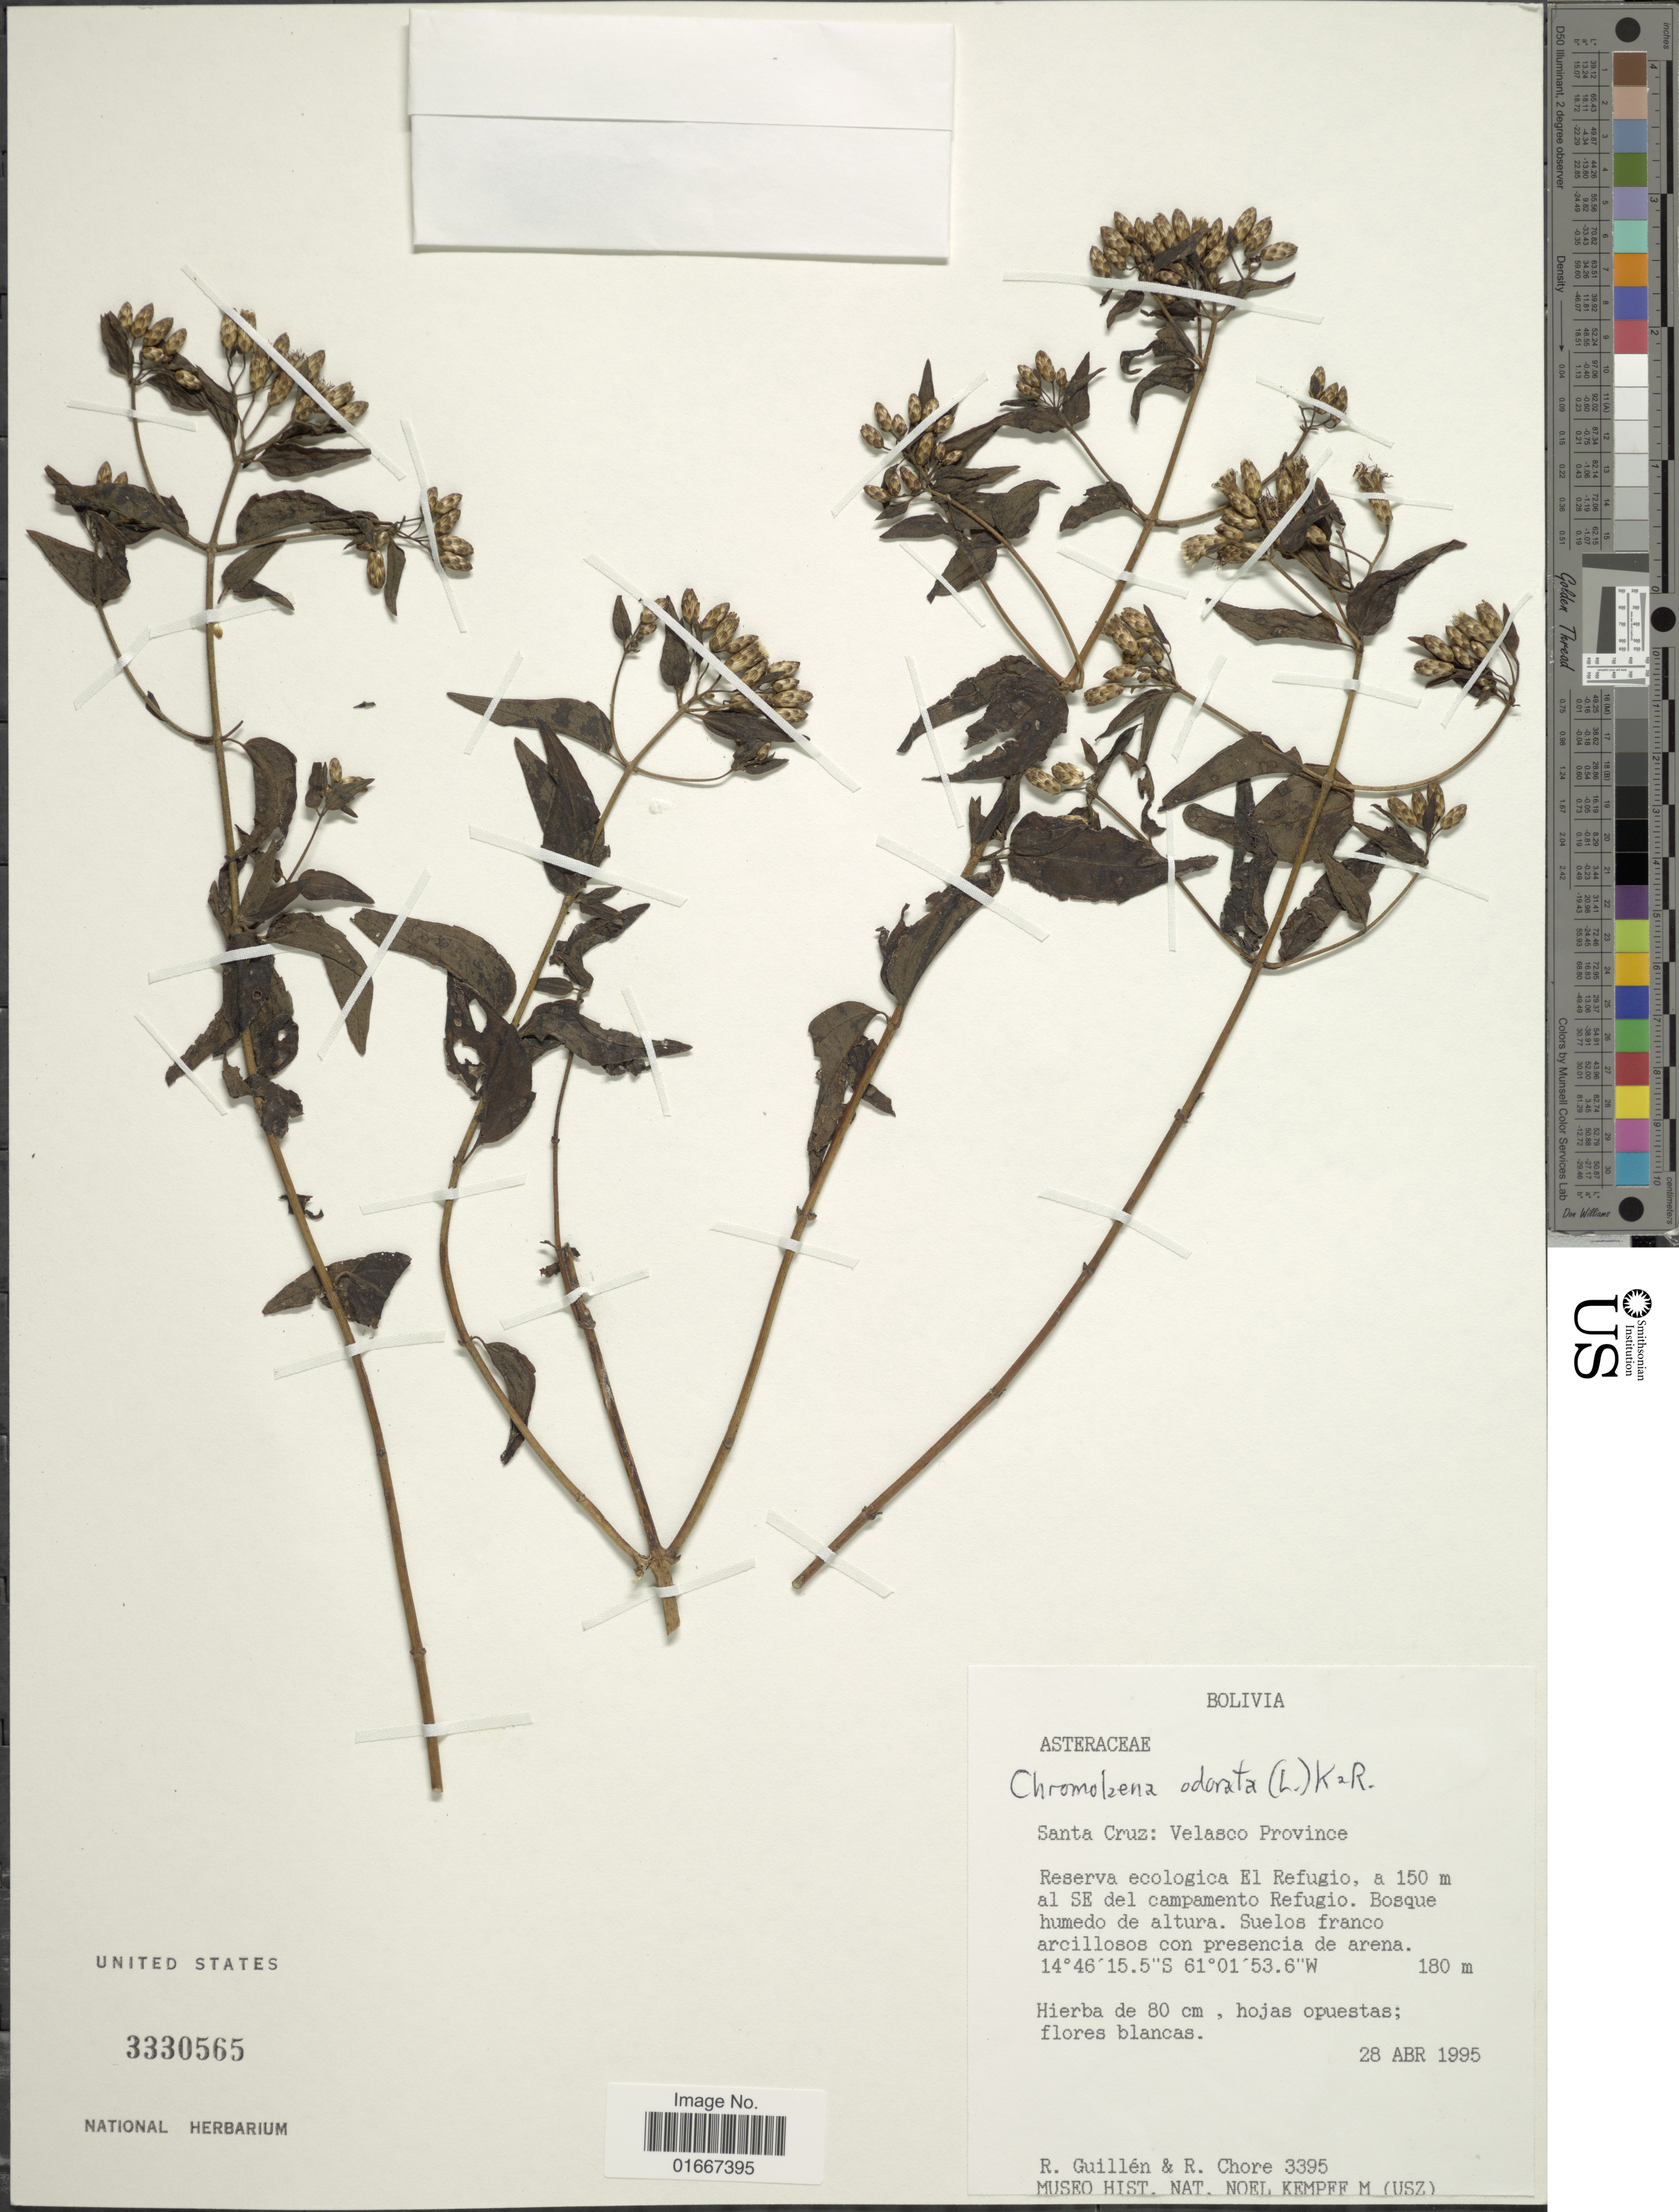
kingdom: Plantae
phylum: Tracheophyta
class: Magnoliopsida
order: Asterales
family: Asteraceae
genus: Chromolaena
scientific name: Chromolaena odorata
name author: (L.) R.M. King & H. Rob.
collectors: R. Guillen & R. Choré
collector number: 3395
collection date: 1995-04-28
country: Bolivia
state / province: Santa Cruz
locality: Velasco Province, Reserva ecologica El Refugio, a 150 m al SE del campamento Refugio. Bosque humedo de alturo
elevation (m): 180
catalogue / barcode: US 3330565